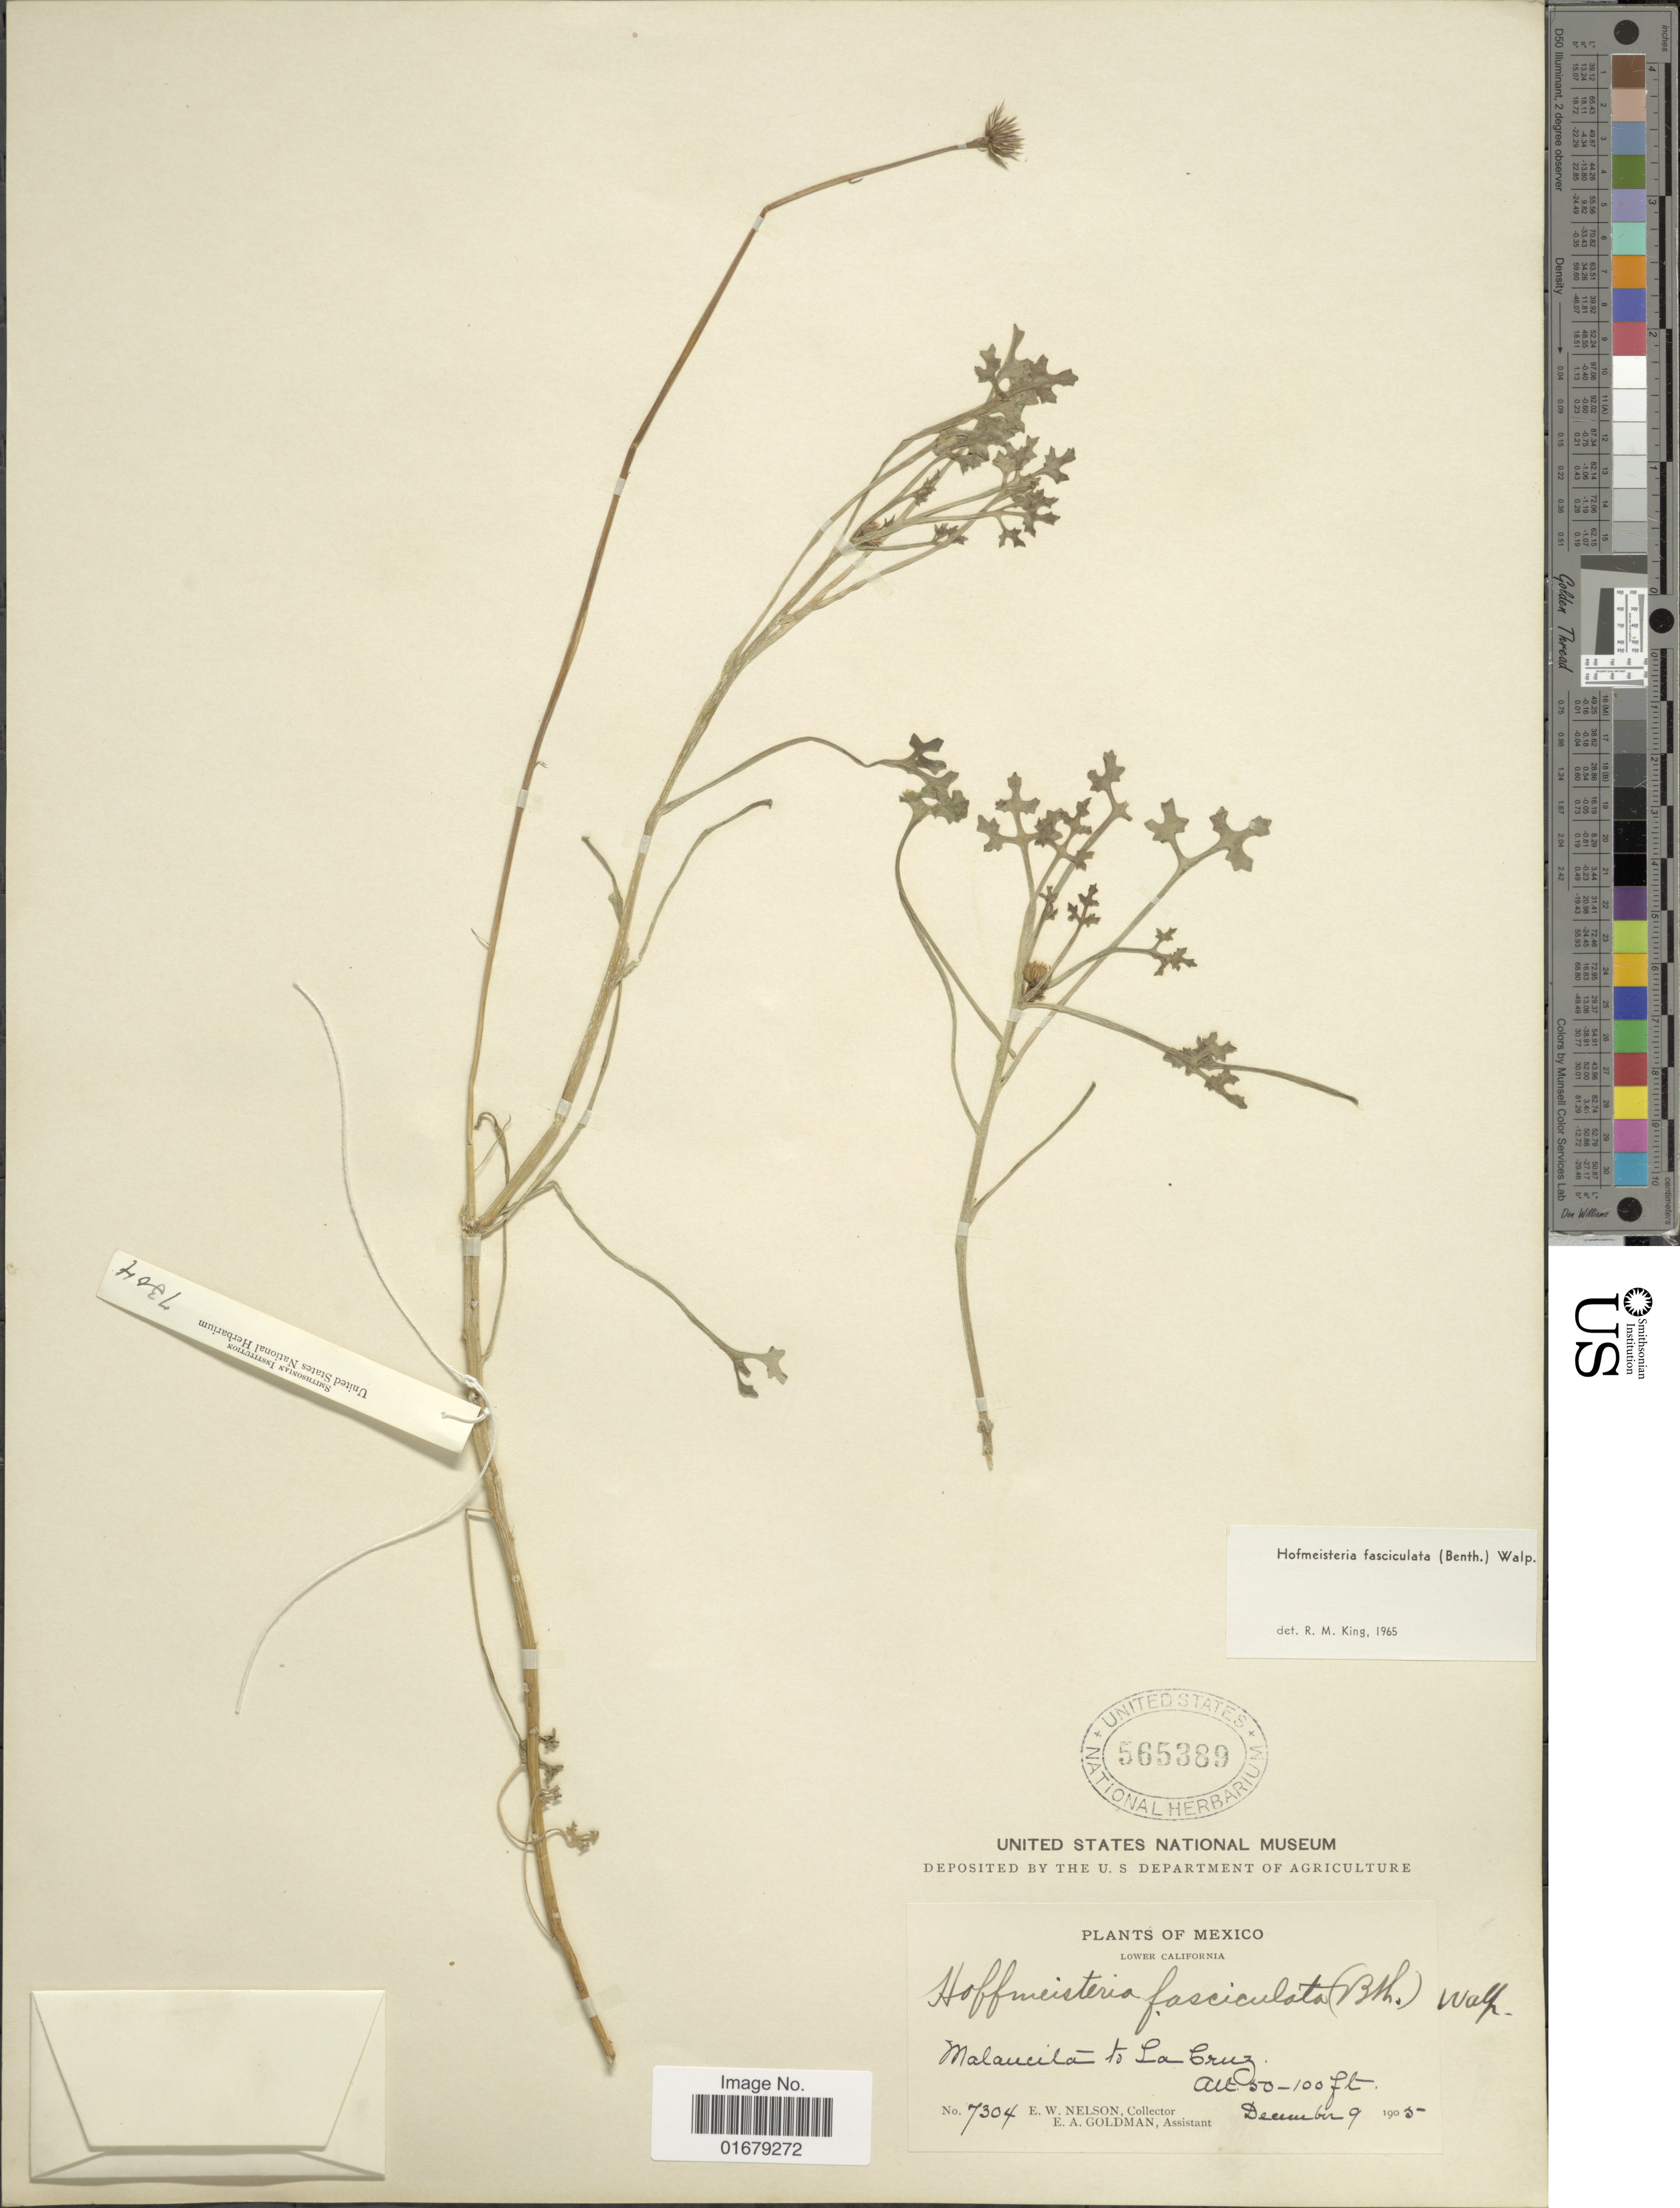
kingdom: Plantae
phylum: Tracheophyta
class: Magnoliopsida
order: Asterales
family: Asteraceae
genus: Hofmeisteria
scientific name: Hofmeisteria fasciculata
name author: (Benth.) Walp.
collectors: E. W. Nelson & E. A. Goldman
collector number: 7304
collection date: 1905-12-09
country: Mexico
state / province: Baja California Sur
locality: Lower California, Malaucita to La Cruz.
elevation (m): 15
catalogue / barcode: US 565389